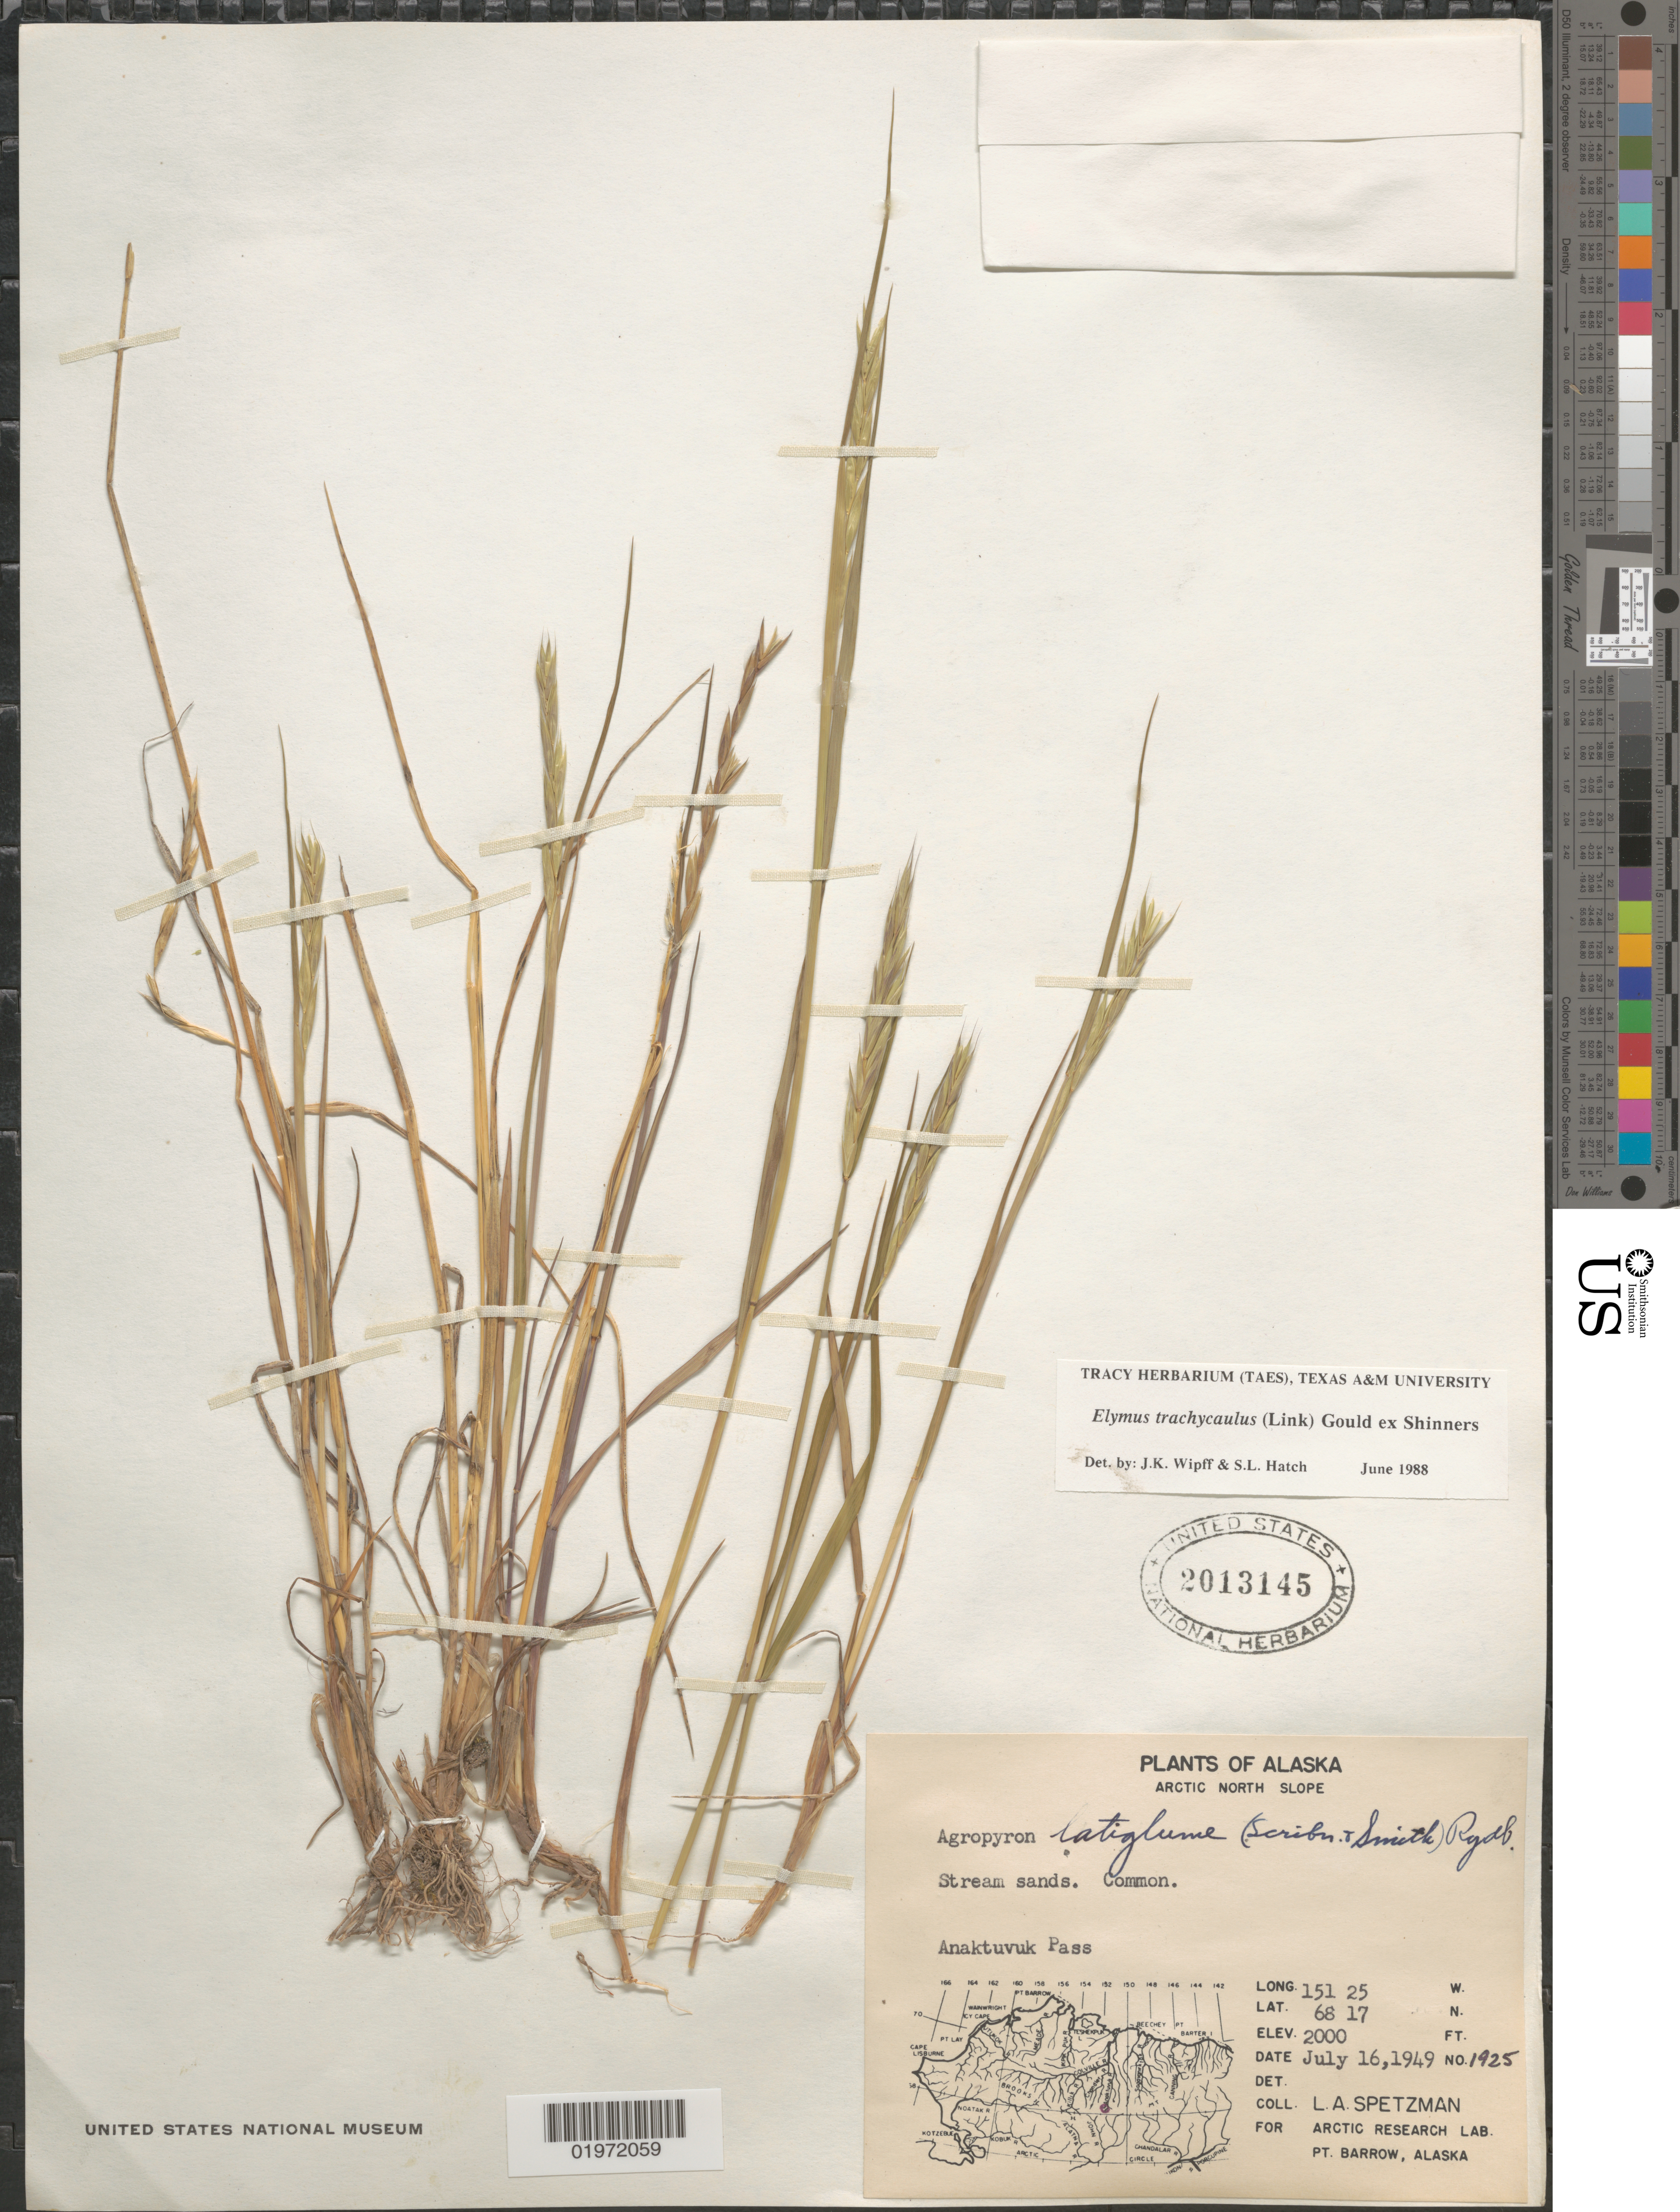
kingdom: Plantae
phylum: Tracheophyta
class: Liliopsida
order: Poales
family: Poaceae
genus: Elymus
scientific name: Elymus trachycaulus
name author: (Link) Gould ex Shinners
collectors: L. Spetzman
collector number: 1925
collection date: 1949-07-16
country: United States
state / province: Alaska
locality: Arctic North Slope. Anaktuvuk Pass.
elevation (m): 610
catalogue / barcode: US 2013145